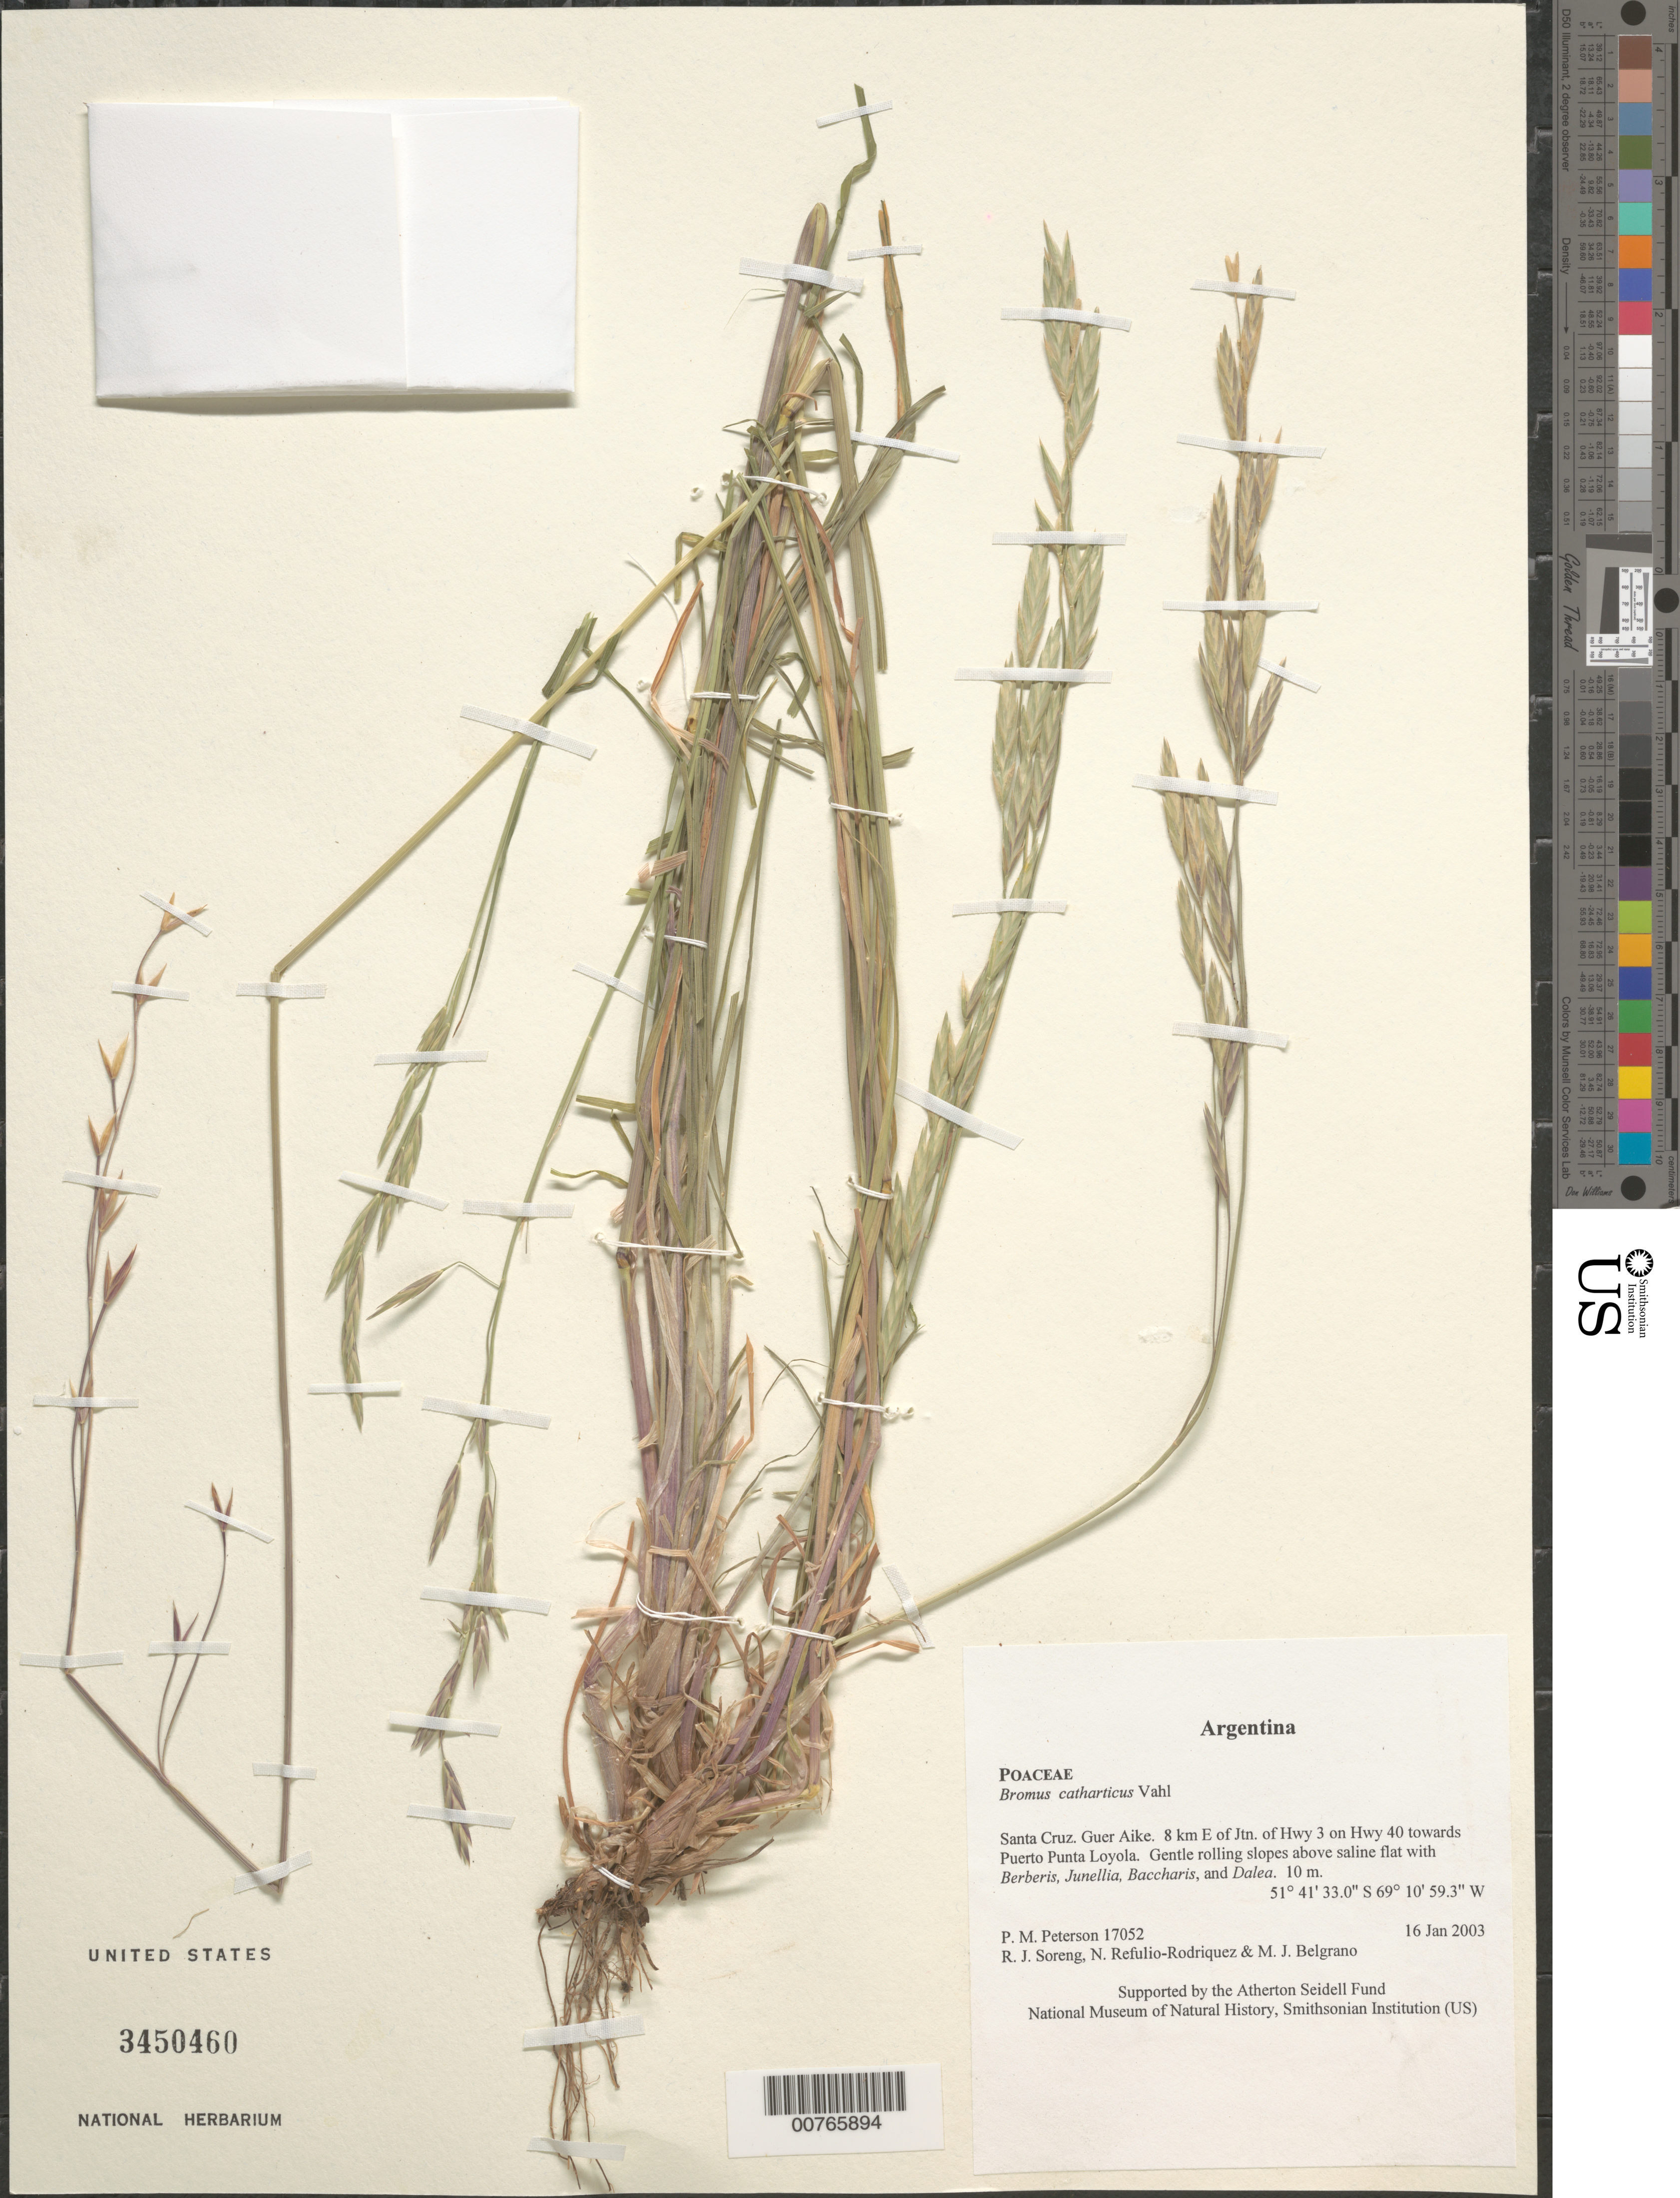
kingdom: Plantae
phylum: Tracheophyta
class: Liliopsida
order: Poales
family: Poaceae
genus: Bromus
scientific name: Bromus catharticus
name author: Vahl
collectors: P. M. Peterson, R. J. Soreng, N. Refulio-Rodríguez & M. Belgrano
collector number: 17052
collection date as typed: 16 Jan 2003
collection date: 2003-01-16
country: Argentina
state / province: Santa Cruz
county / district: Guer Aike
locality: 8 km E of Jtn. of Hwy 3 on Hwy 40 towards Puerto Punta Loyola. Gentle rolling slopes above saline flat with Berberis, Junellia, Baccharis, and Dalea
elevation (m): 10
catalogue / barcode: US 3450460